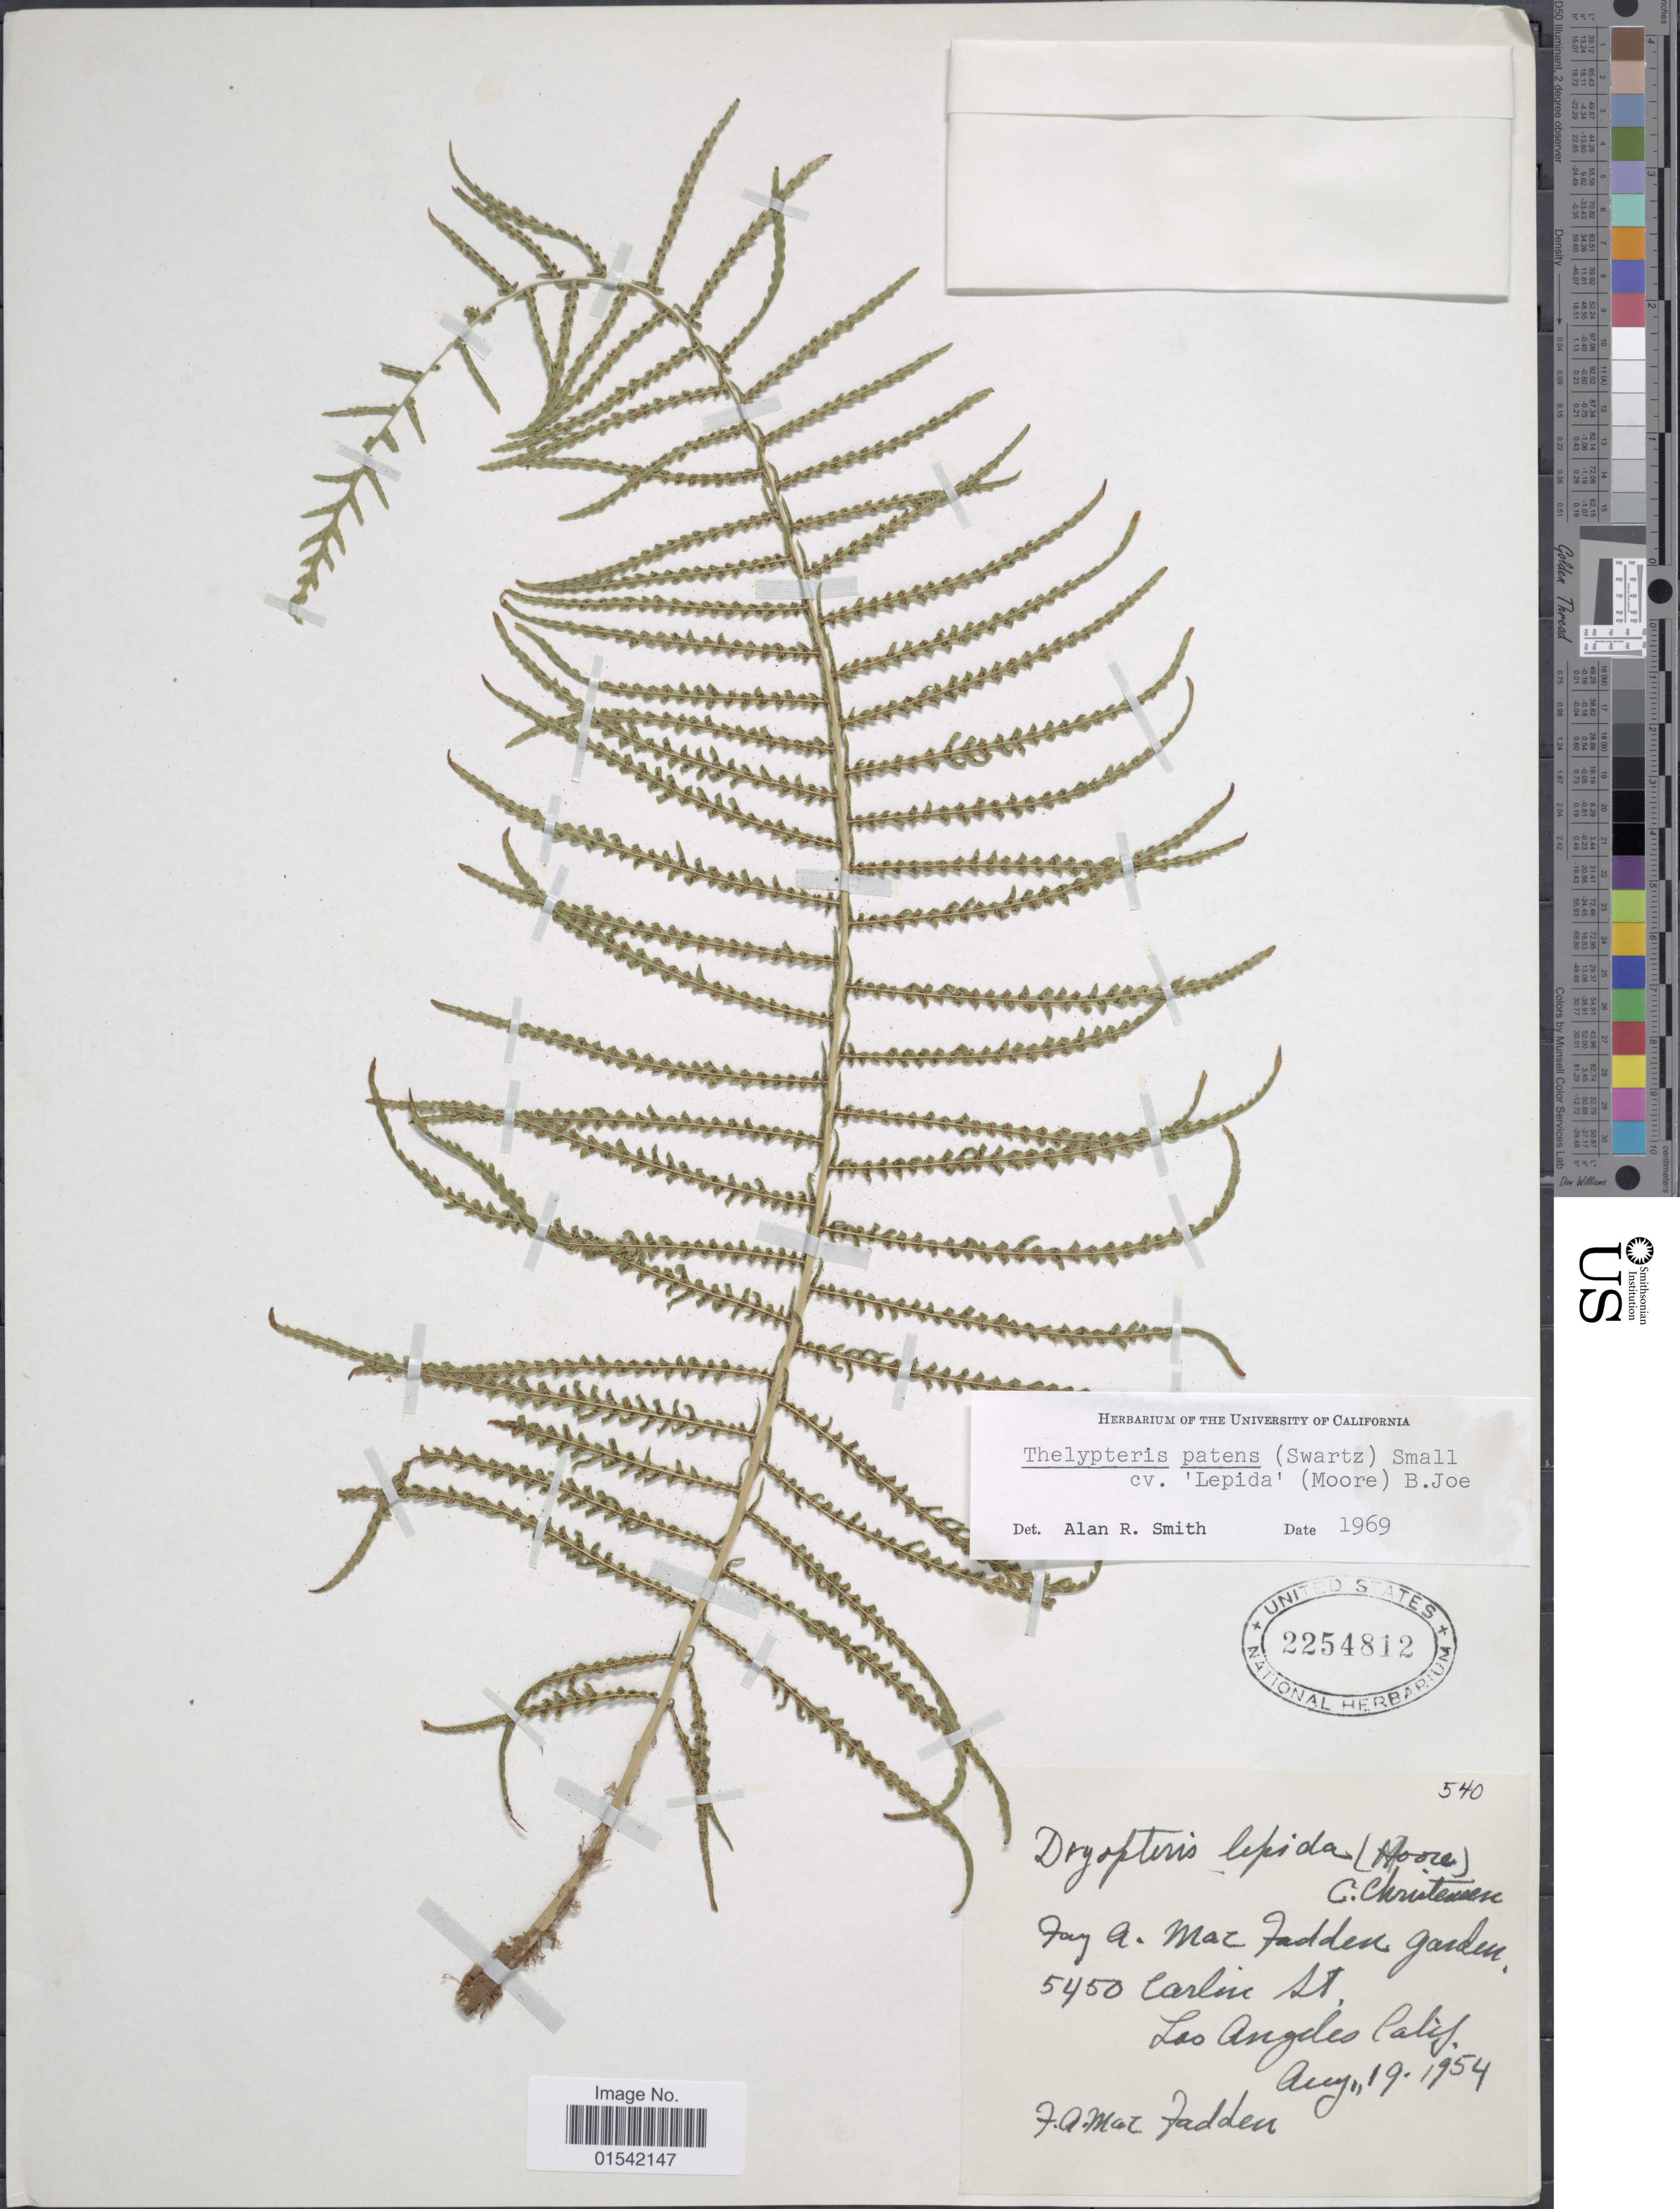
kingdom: Plantae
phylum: Tracheophyta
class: Polypodiopsida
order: Polypodiales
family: Thelypteridaceae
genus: Cyclosorus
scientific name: Cyclosorus arcuatus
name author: (Poir.) Alston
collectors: F. MacFadden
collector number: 540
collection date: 1954-08-19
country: United States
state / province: California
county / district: Los Angeles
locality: Fay A. MacFadden garden, 5450 Carlin St., Los Angeles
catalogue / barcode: US 2254812